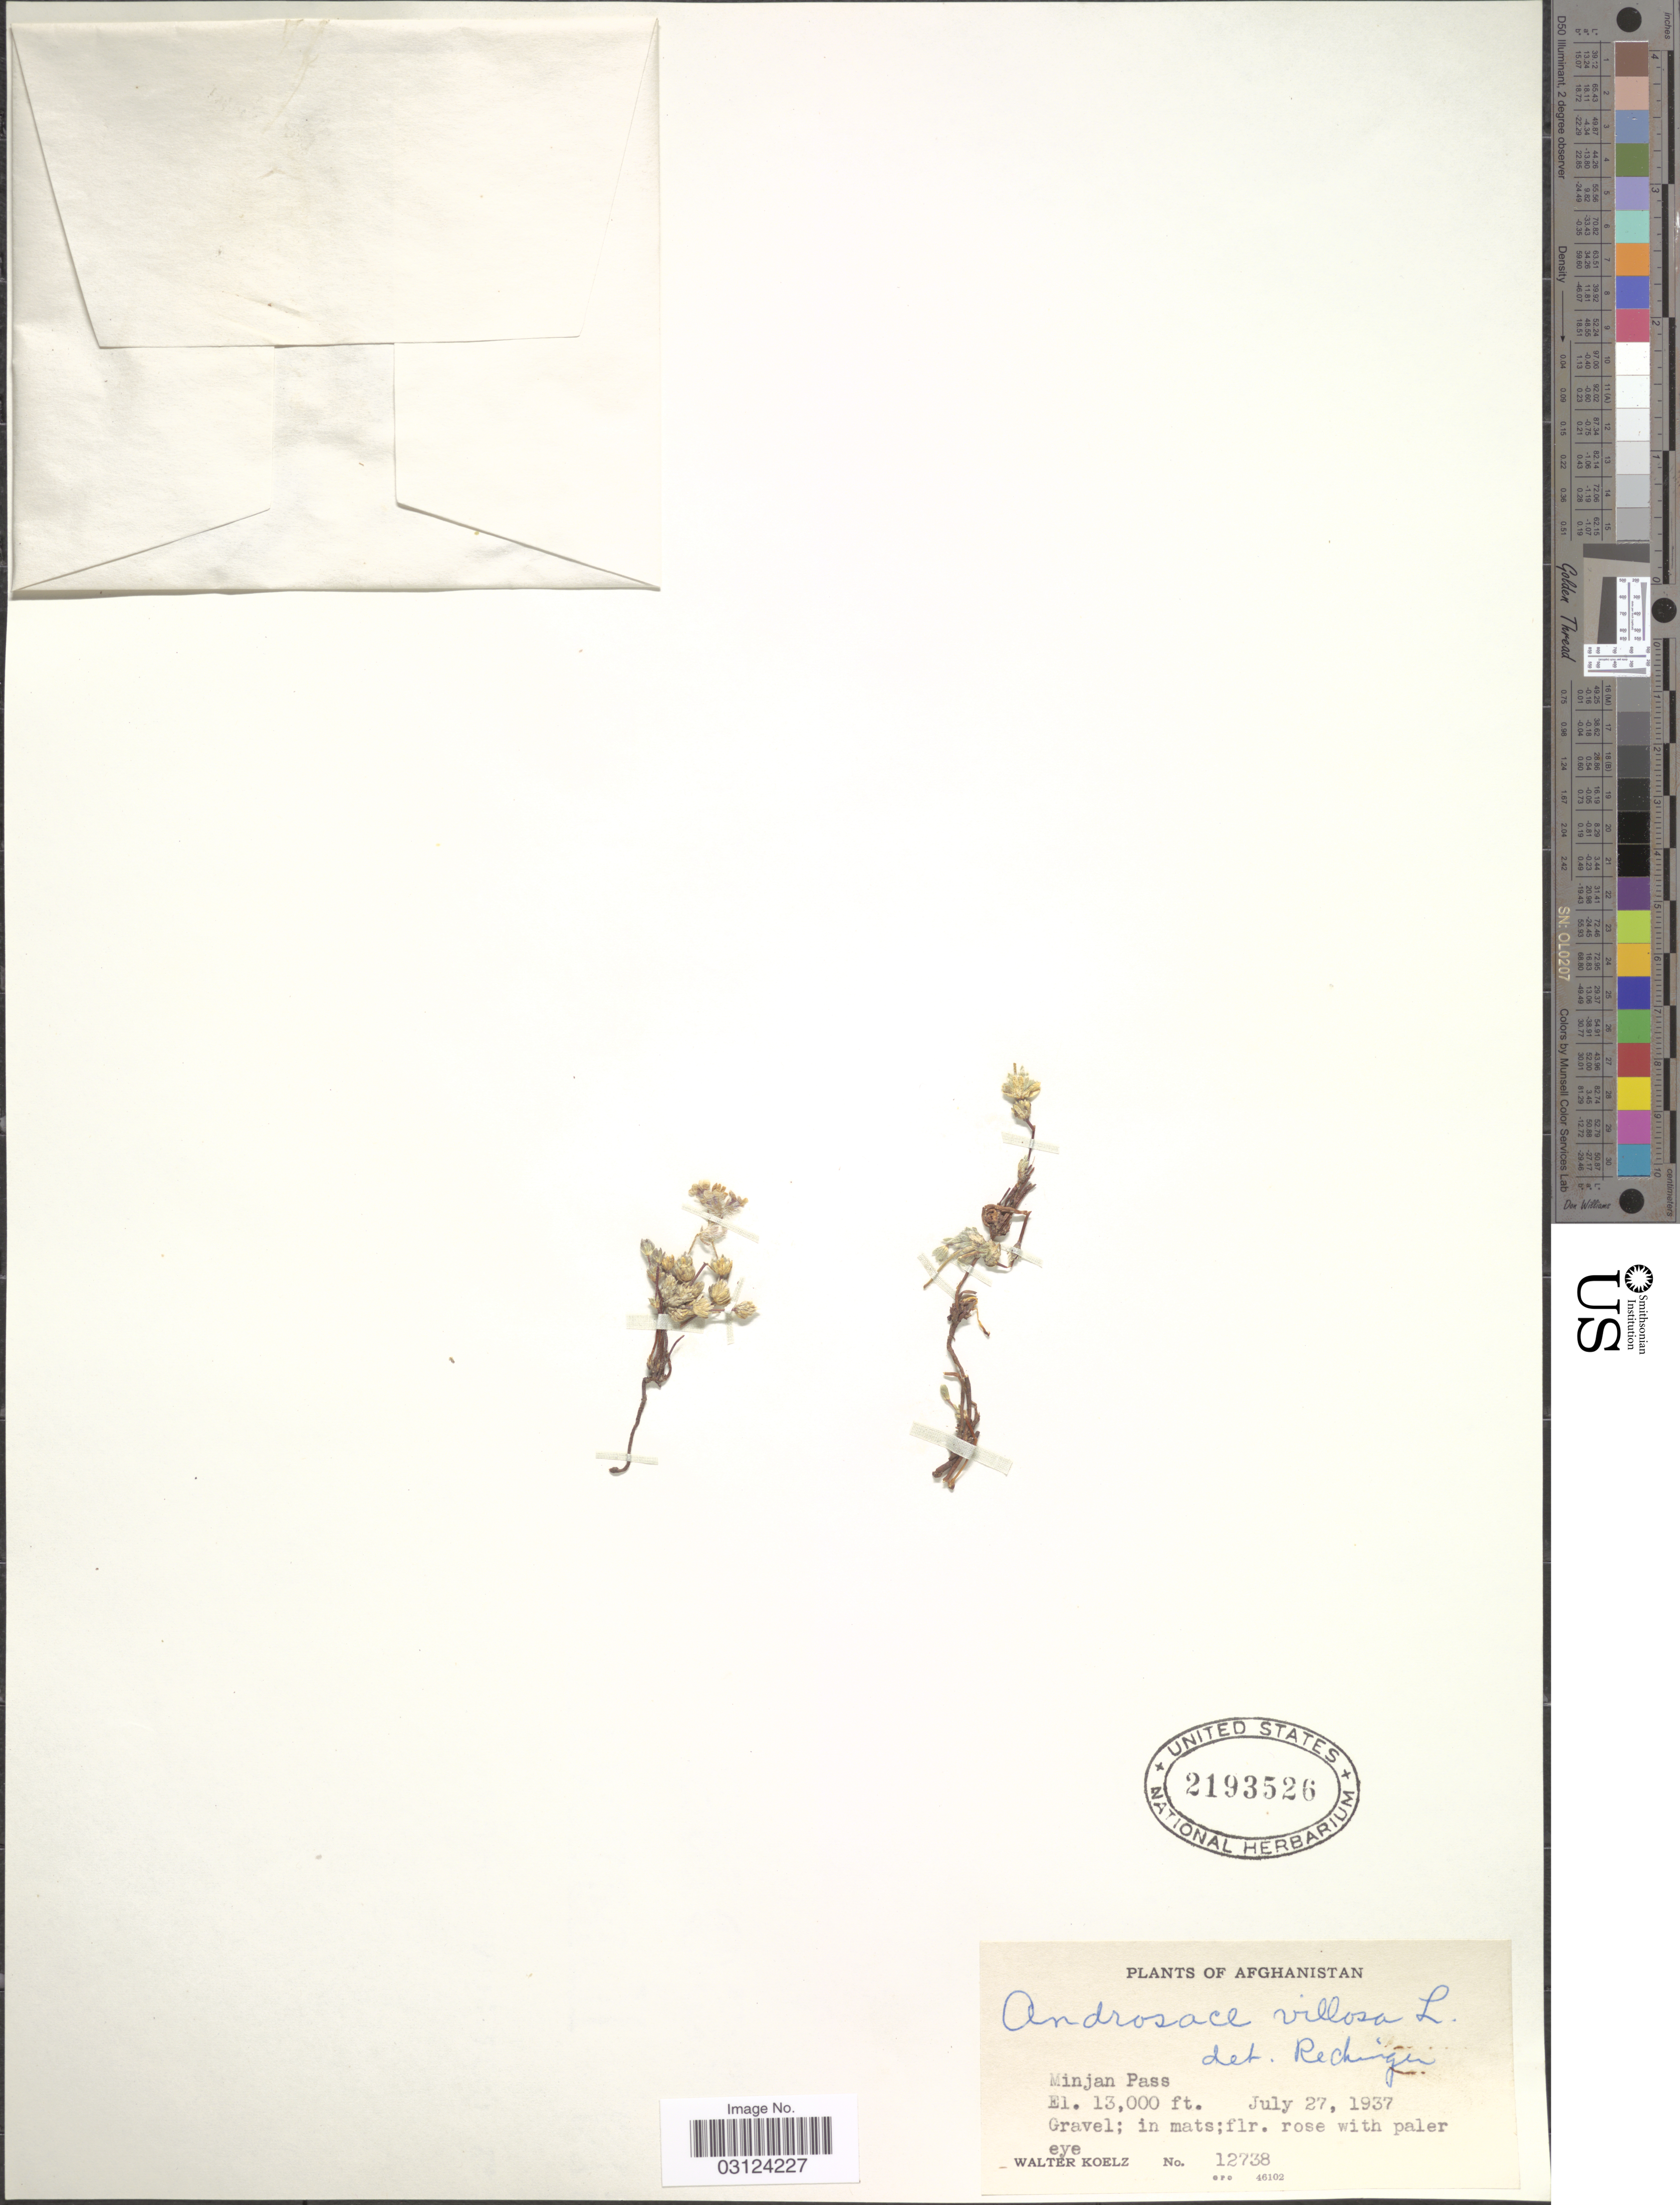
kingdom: Plantae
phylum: Tracheophyta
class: Magnoliopsida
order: Ericales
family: Primulaceae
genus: Androsace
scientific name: Androsace villosa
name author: L.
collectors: W. N. Koelz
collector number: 12738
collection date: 1937-07-27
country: Afghanistan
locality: Minjan Pass.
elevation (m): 3962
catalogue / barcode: US 2193526